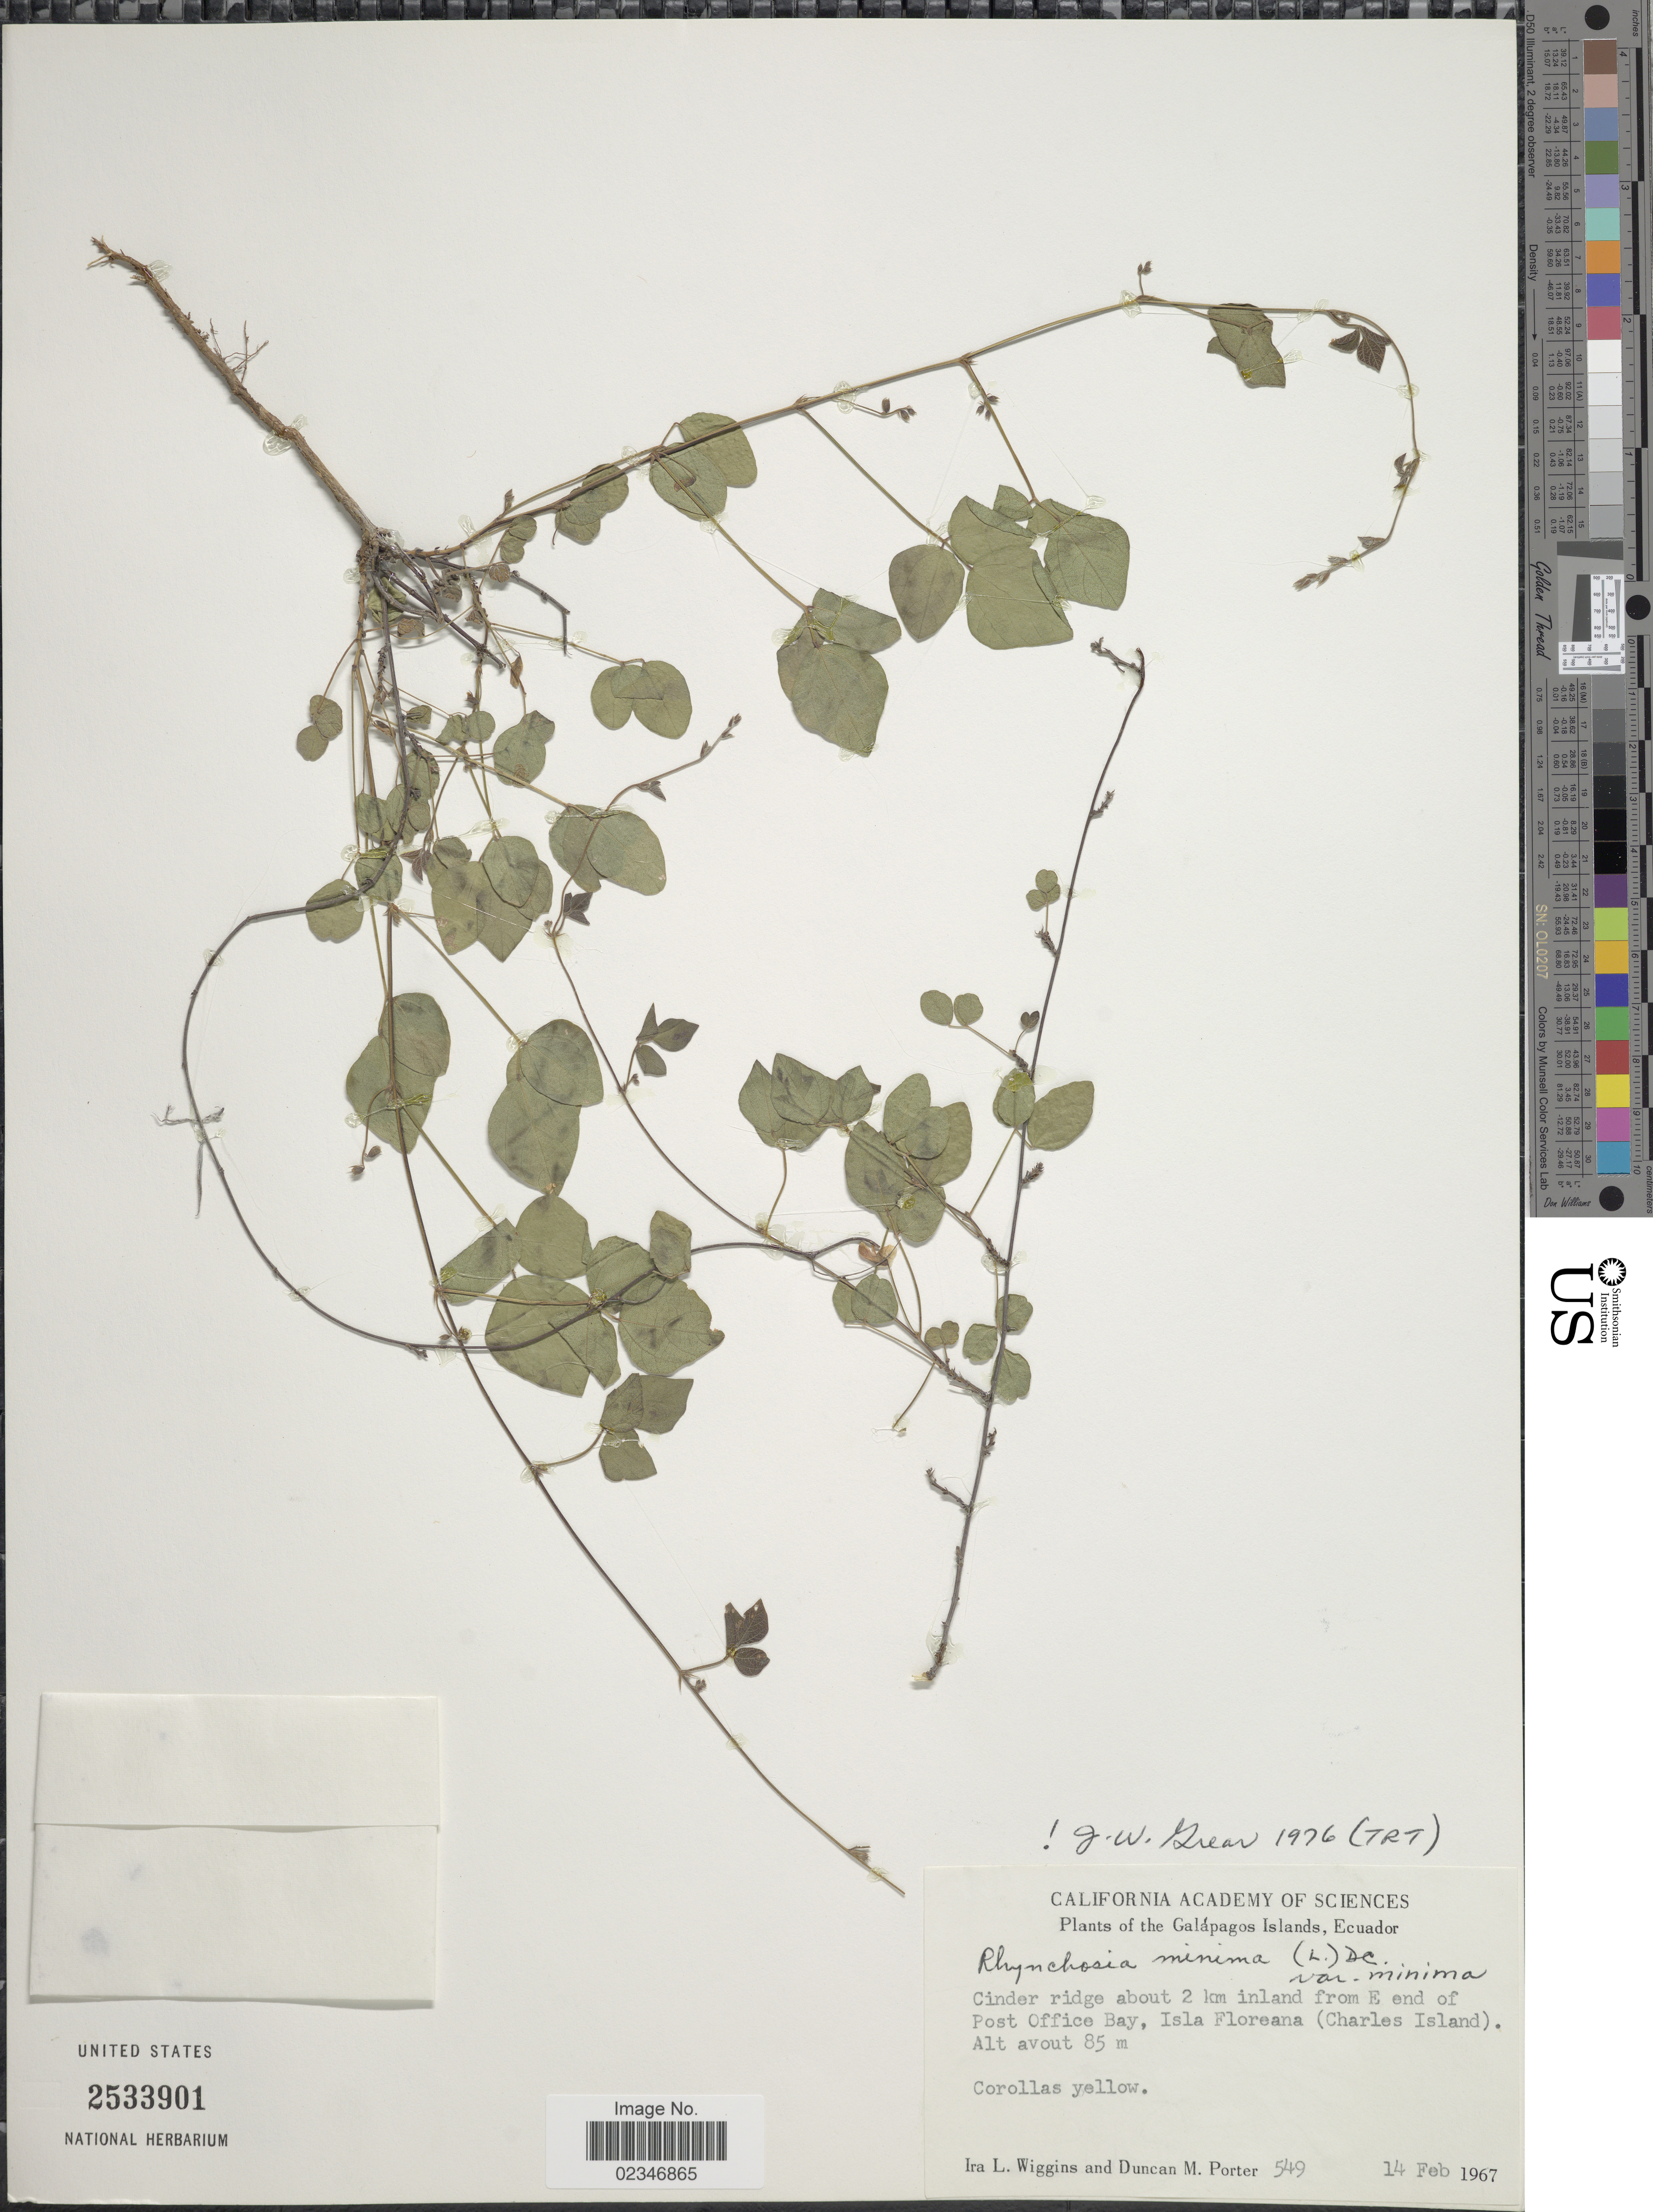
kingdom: Plantae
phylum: Tracheophyta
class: Magnoliopsida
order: Fabales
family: Fabaceae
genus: Rhynchosia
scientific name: Rhynchosia minima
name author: (L.) DC.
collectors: I. L. Wiggins & D. M. Porter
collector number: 549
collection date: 1967-02-14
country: Ecuador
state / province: Colón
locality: The Galapagos Islands, Cinder ridge about 2 km inland from E end of Post Office Bay, Isla Floreana (Charles Island)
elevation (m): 85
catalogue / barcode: US 2533901